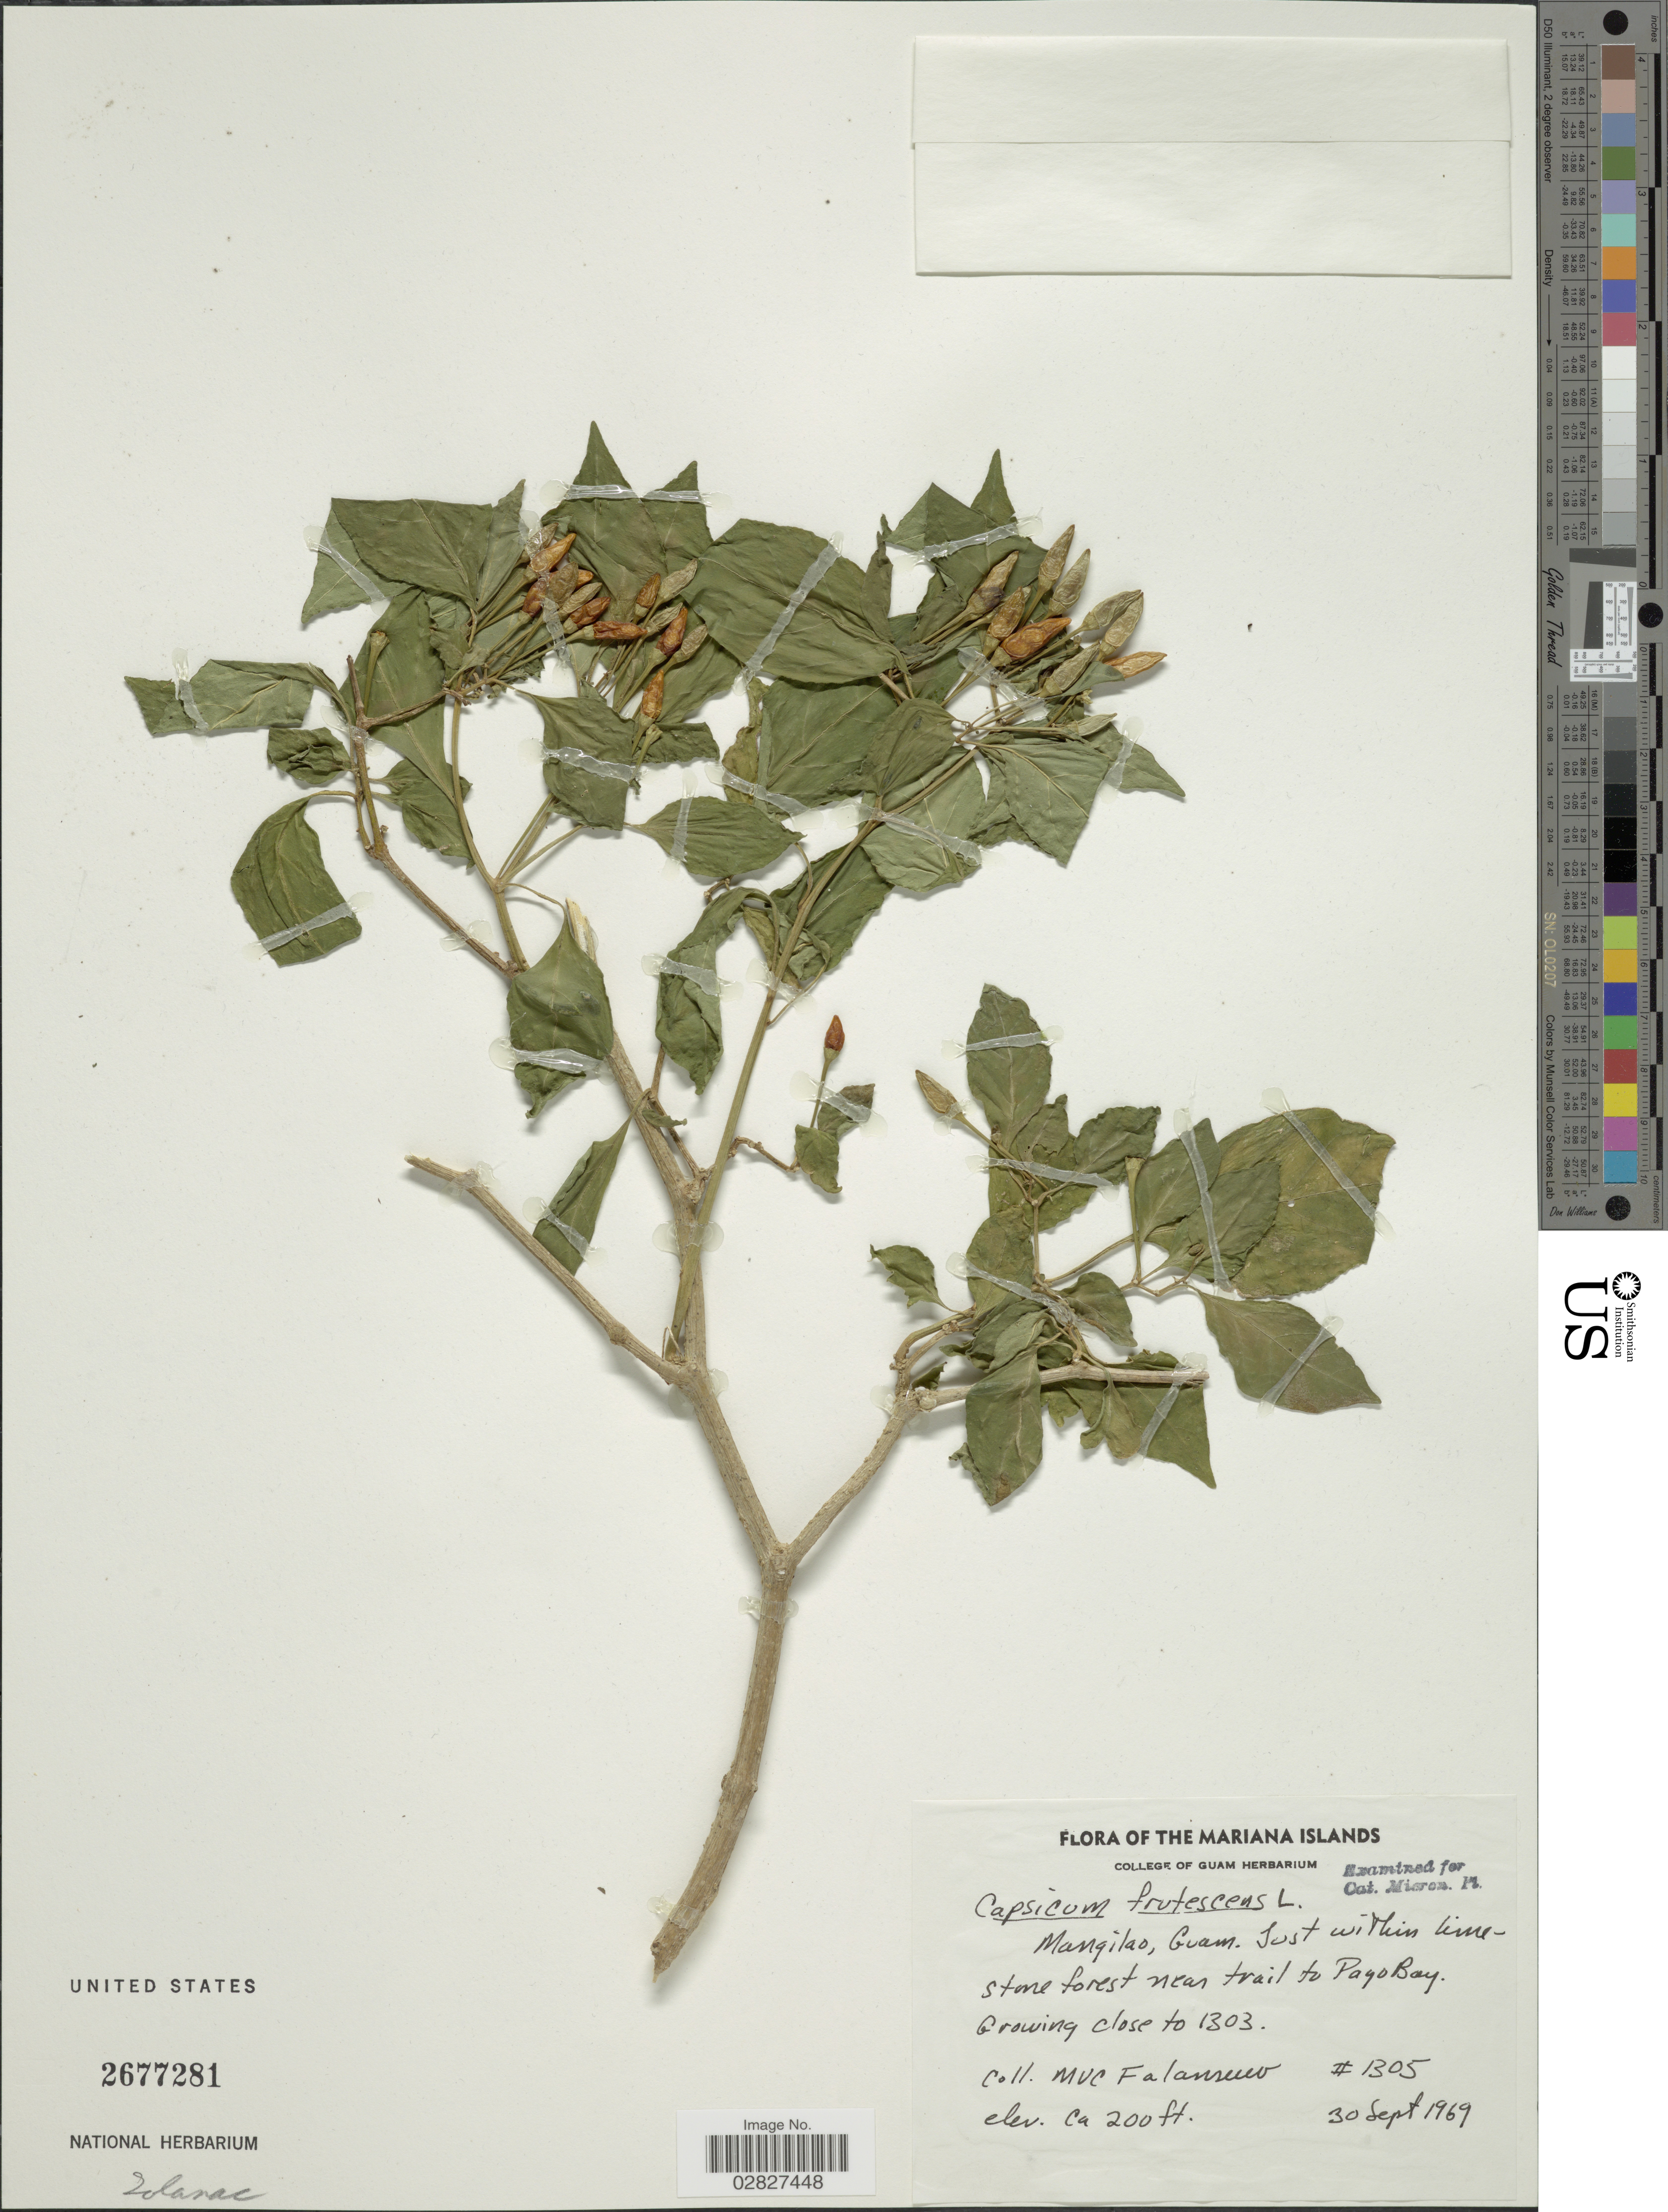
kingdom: Plantae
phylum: Tracheophyta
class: Magnoliopsida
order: Solanales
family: Solanaceae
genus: Capsicum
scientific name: Capsicum frutescens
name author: L.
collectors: M. V. Falanruw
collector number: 1305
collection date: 1969-09-30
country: Guam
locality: Mangilao. Just within limestone forest near trail to Pago Bay. Growing close to 1303.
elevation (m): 61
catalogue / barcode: US 2677281